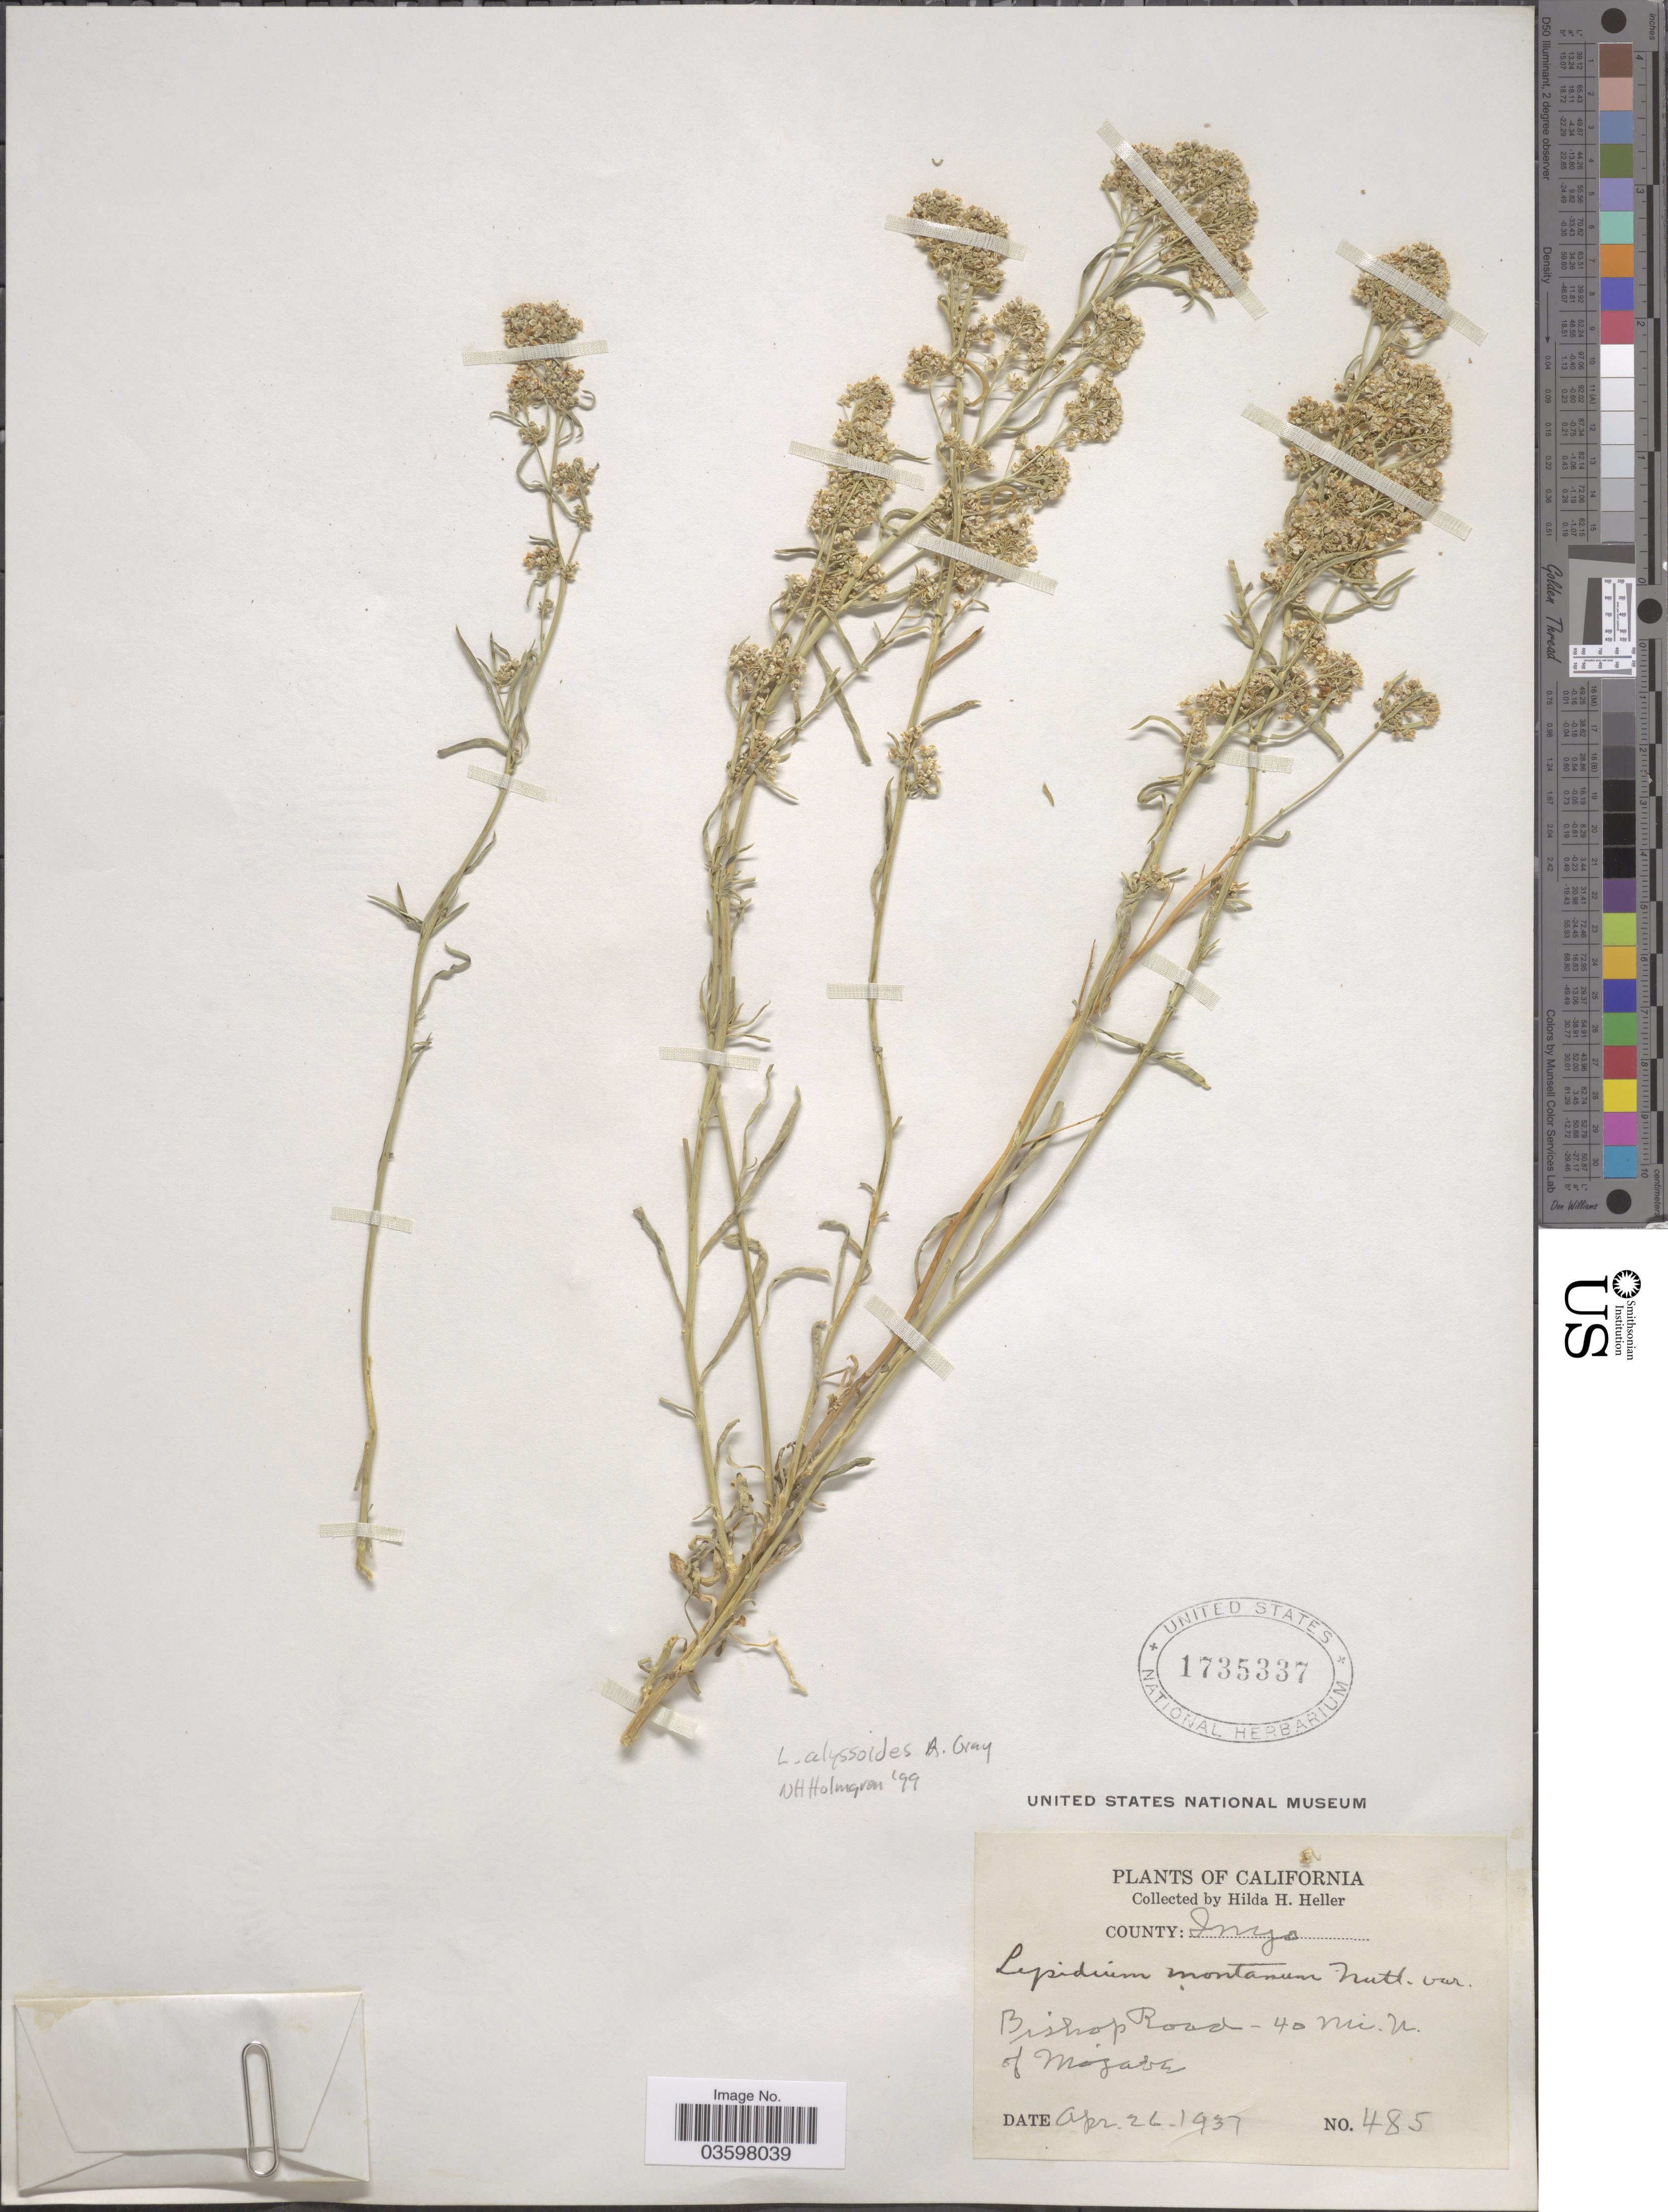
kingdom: Plantae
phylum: Tracheophyta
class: Magnoliopsida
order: Brassicales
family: Brassicaceae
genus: Lepidium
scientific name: Lepidium alyssoides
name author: A. Gray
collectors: H. H. Heller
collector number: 485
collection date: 1937-04-26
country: United States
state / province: California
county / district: Inyo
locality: County: Inyo. Bishop Road - 40 mi. N. of Mojave.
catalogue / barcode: US 1735337